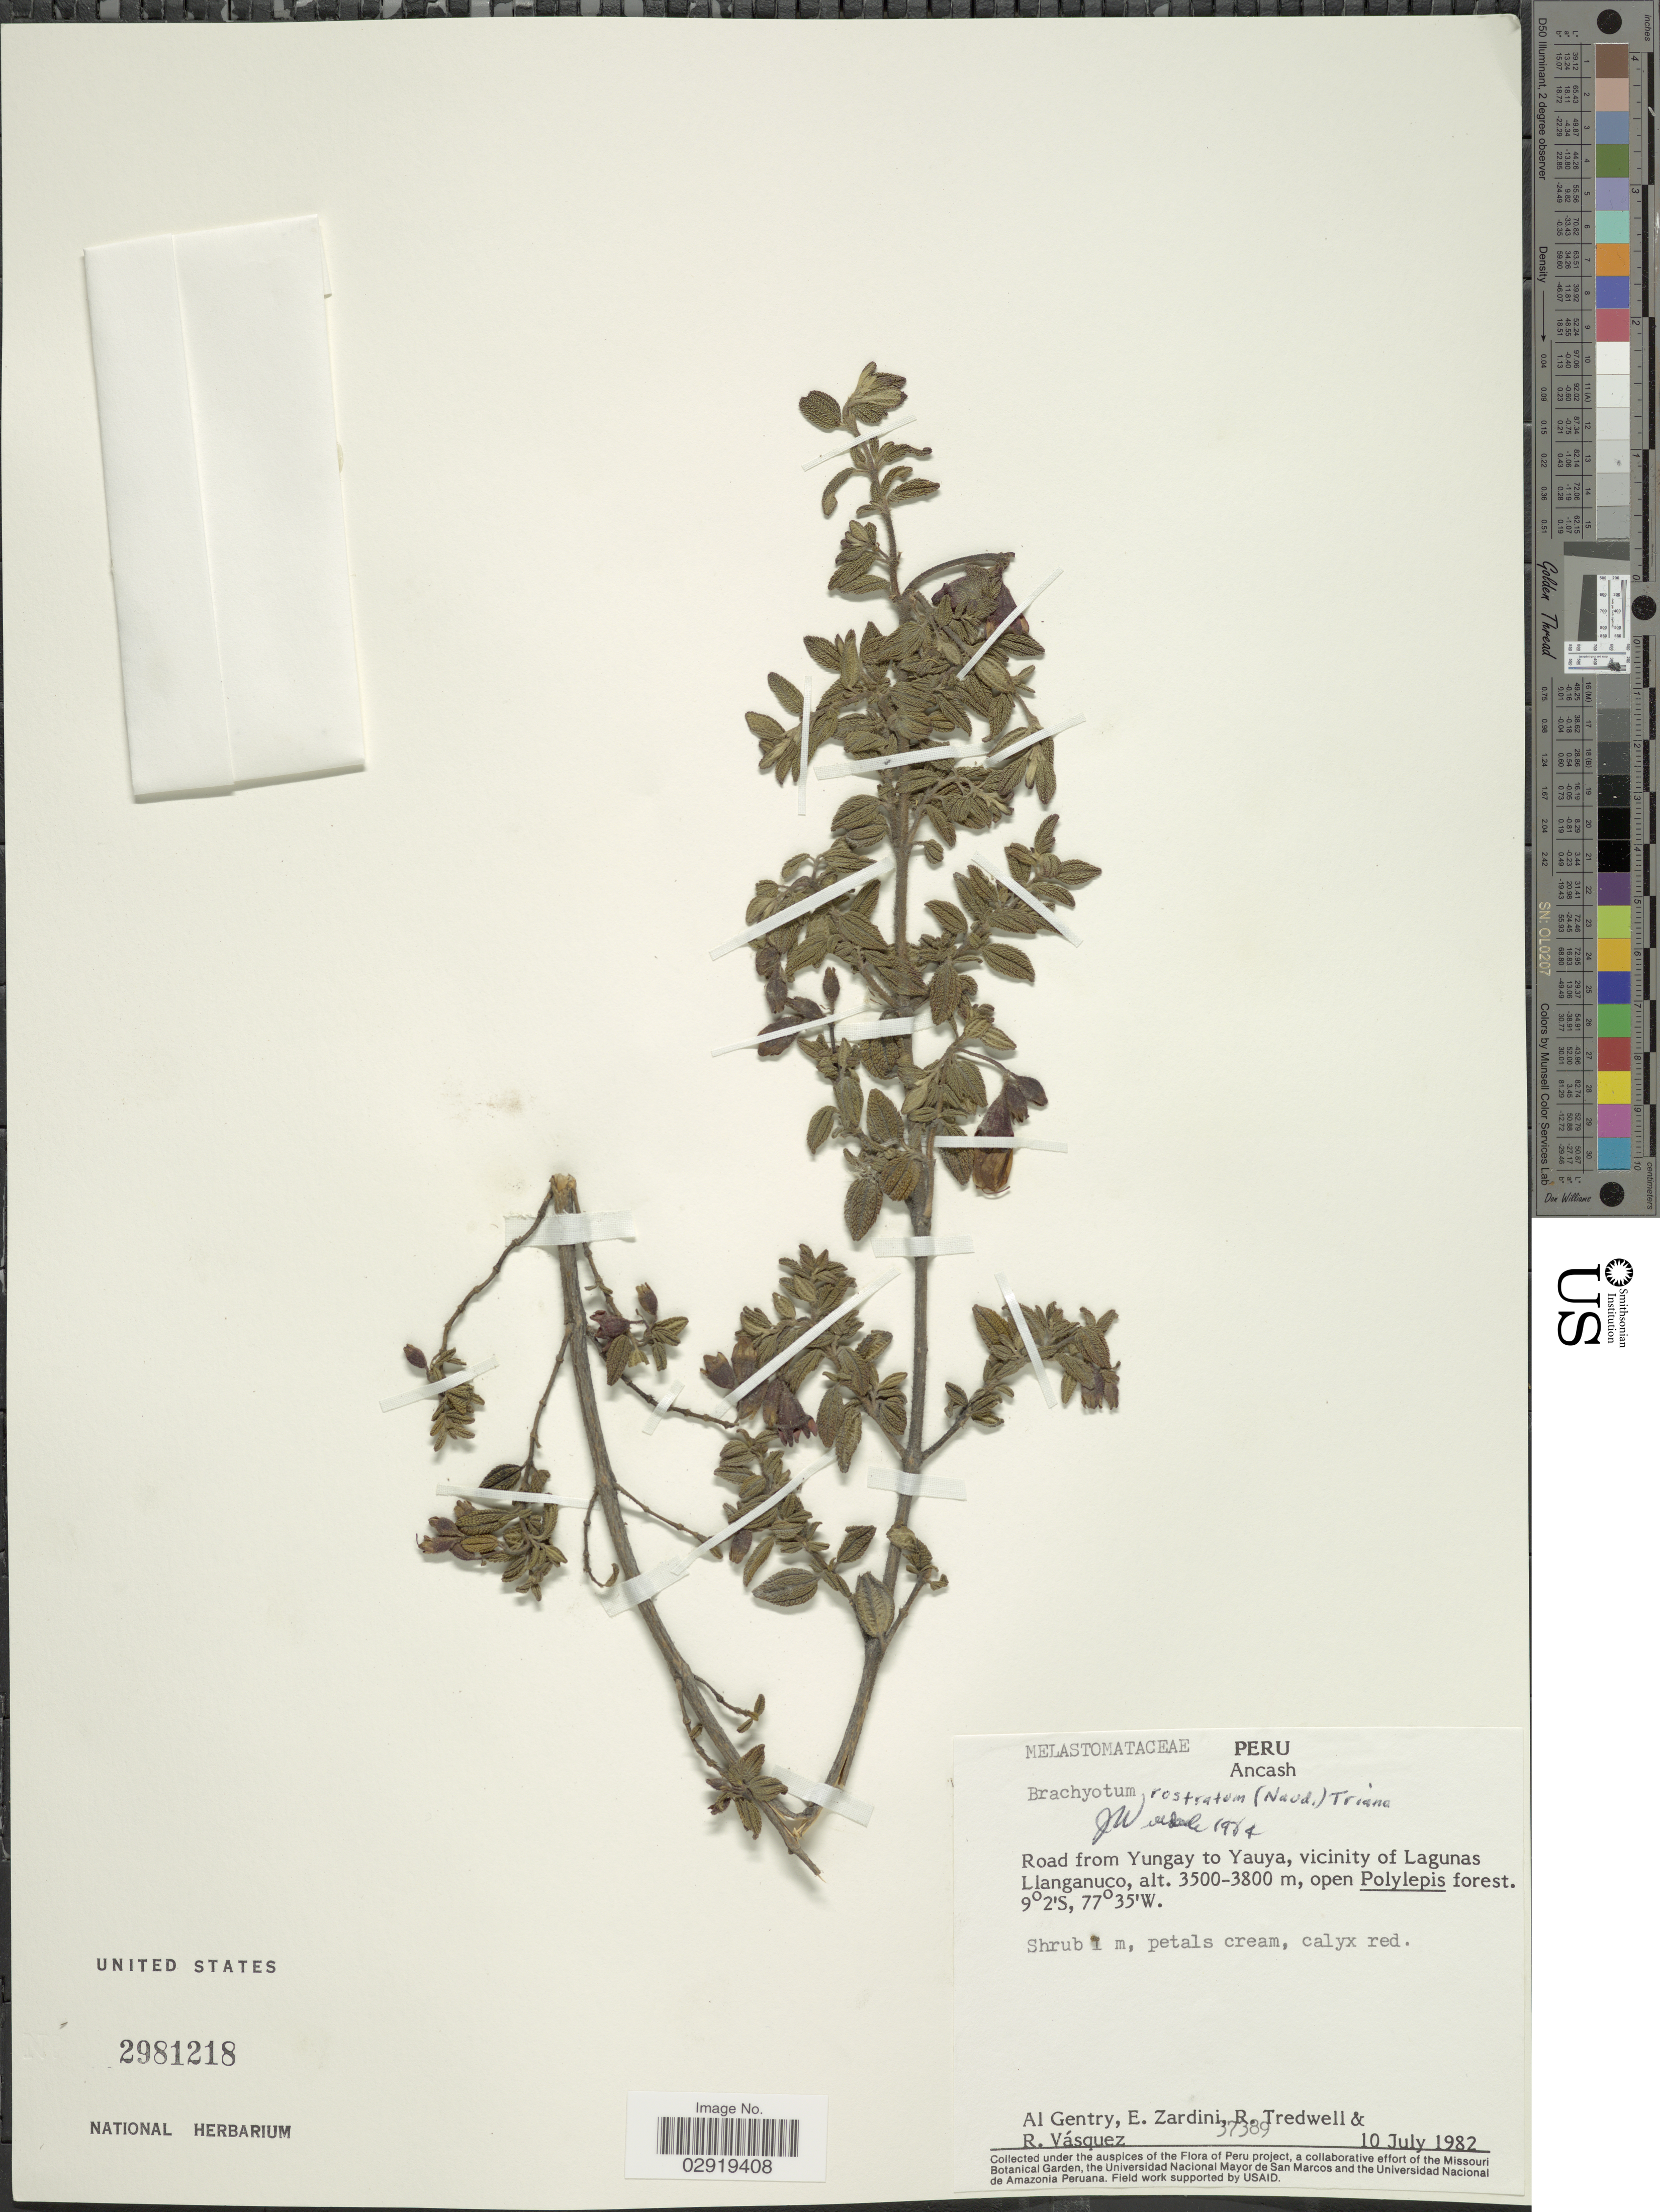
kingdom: Plantae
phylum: Tracheophyta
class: Magnoliopsida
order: Myrtales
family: Melastomataceae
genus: Brachyotum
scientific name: Brachyotum rostratum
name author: (Naudin) Triana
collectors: A. H. Gentry, E. Zardini, R. Tredwell & R. Vásquez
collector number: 37389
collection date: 1982-07-10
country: Peru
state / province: Ancash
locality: Road from Yungay to Yauya, vicinity of Lagunas Llanganuco.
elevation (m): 3500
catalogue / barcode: US 2981218